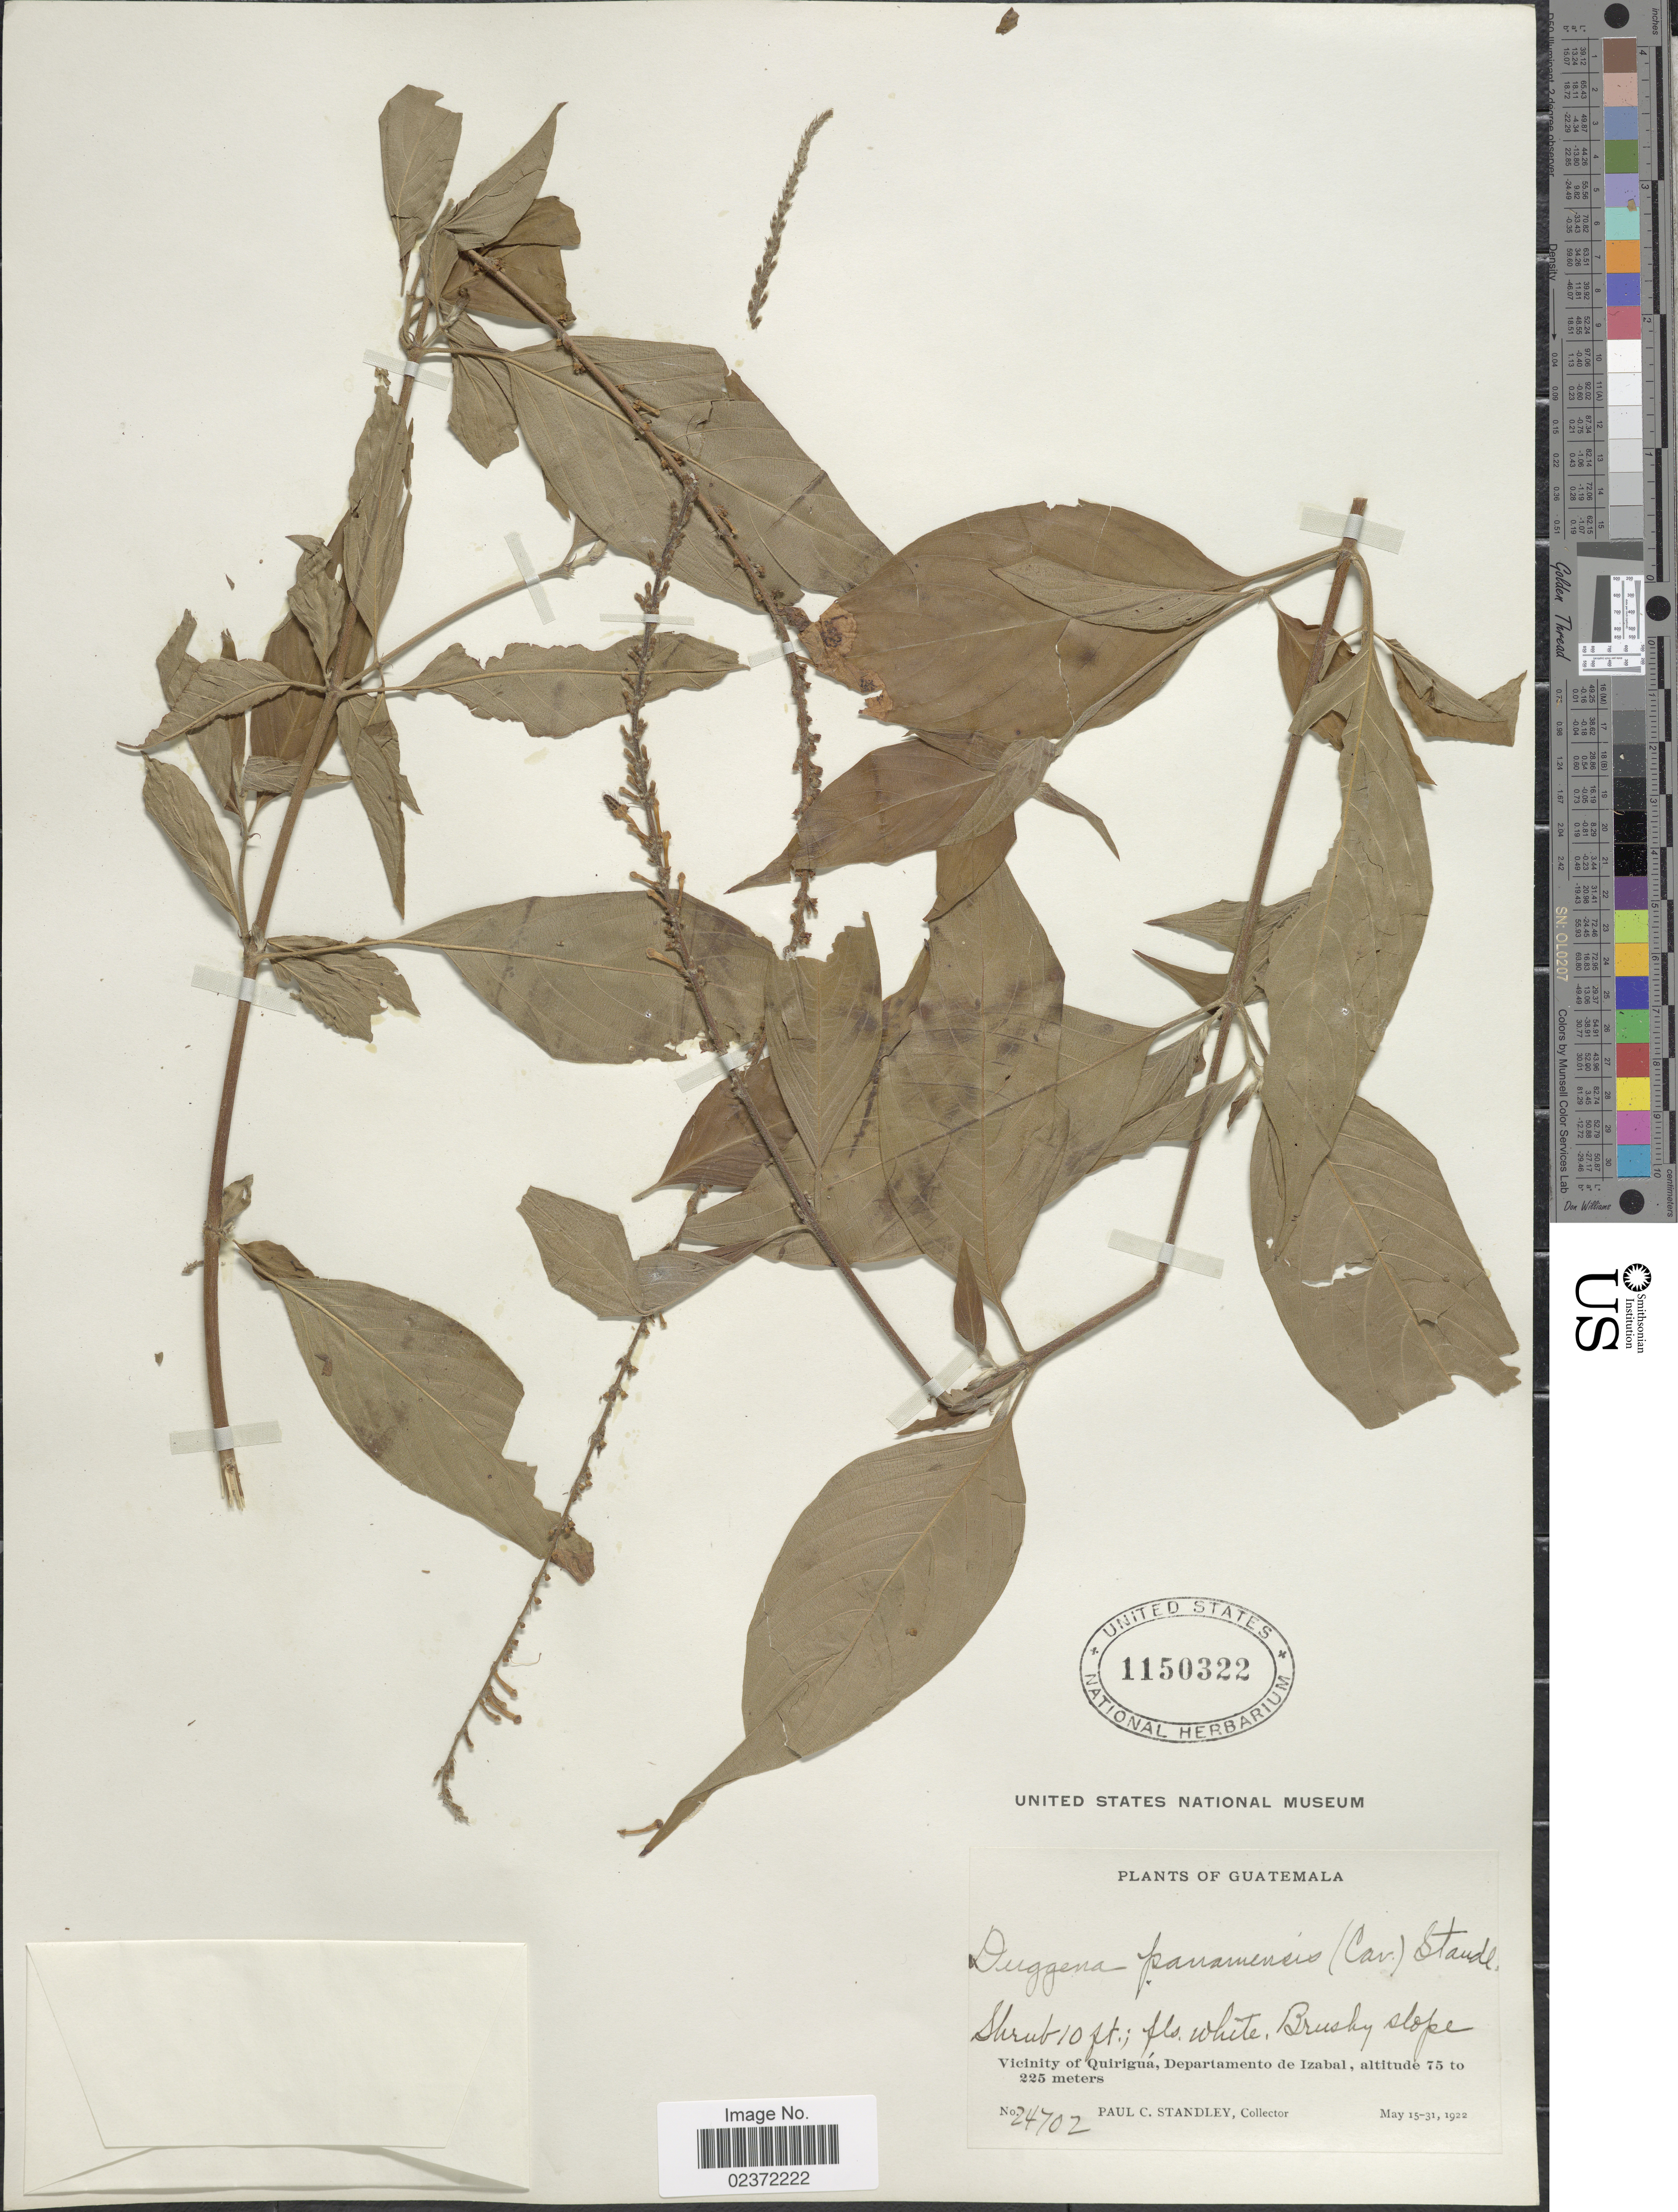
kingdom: Plantae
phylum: Tracheophyta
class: Magnoliopsida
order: Gentianales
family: Rubiaceae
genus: Gonzalagunia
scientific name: Gonzalagunia panamensis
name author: (Cav.) K. Schum.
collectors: P. C. Standley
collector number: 24702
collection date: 1922-05-15/1922-05-31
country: Guatemala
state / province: Izabal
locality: vicinity of Quirigua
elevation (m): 75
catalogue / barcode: US 1150322